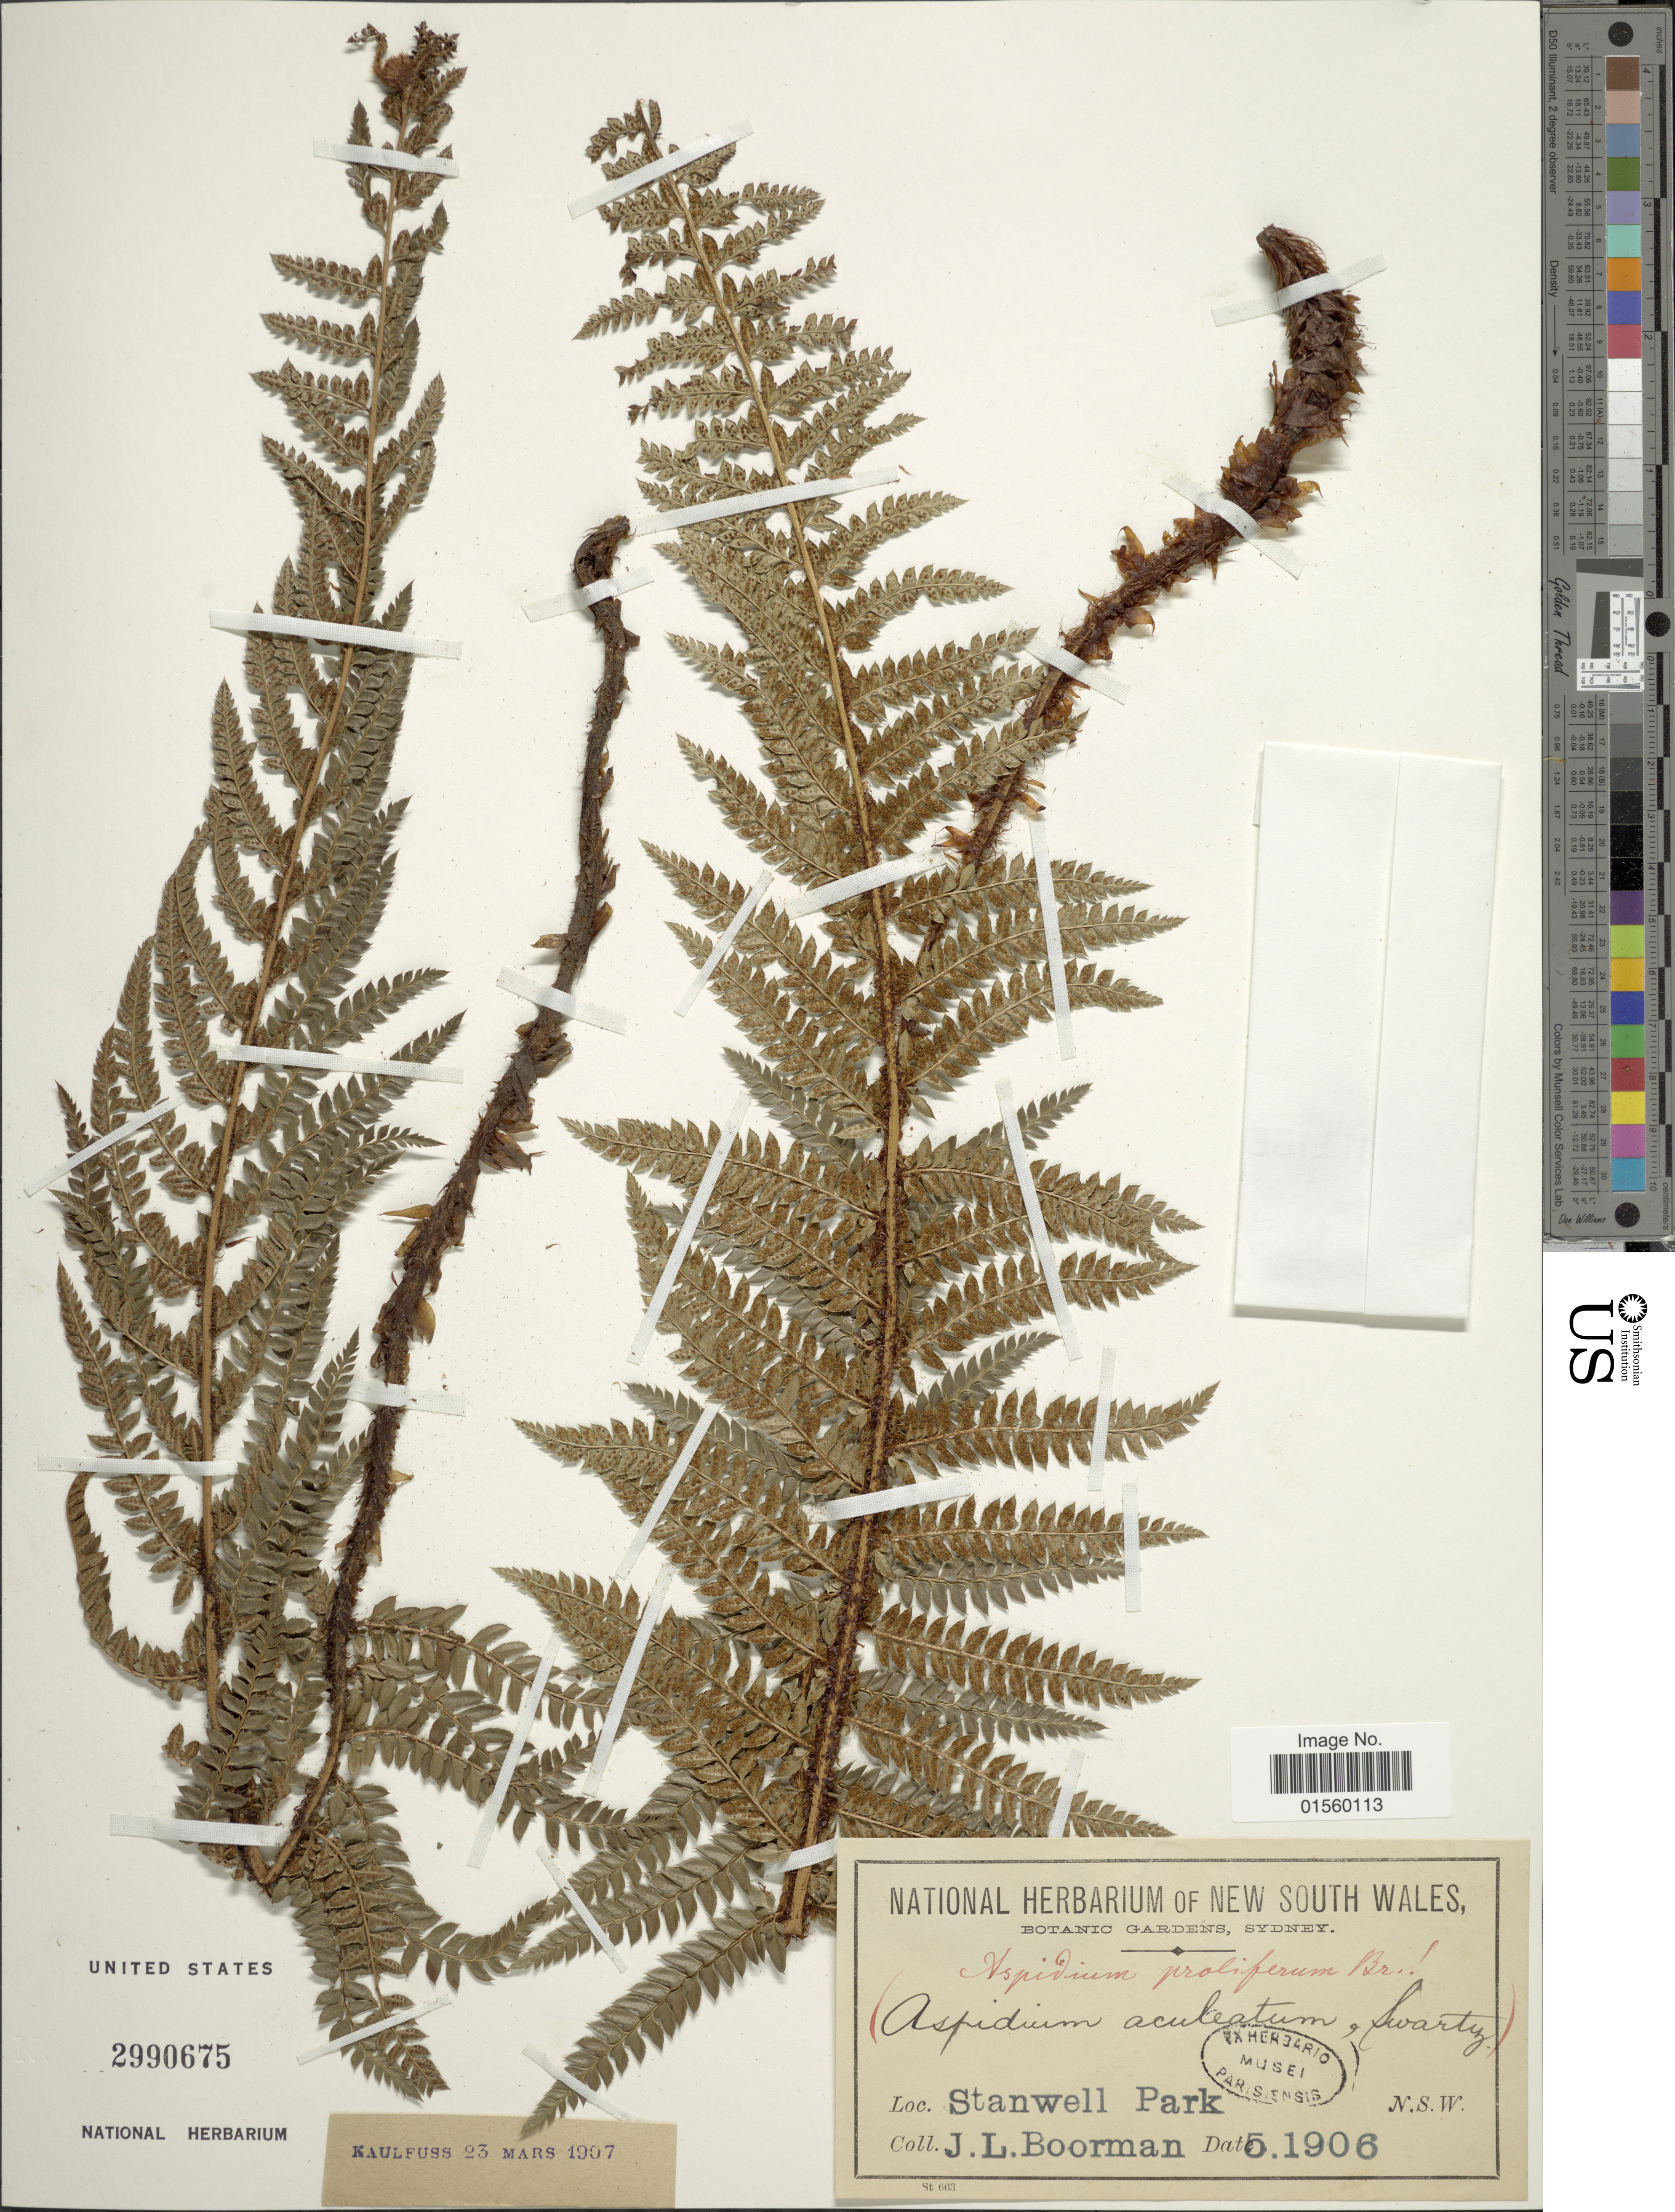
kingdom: Plantae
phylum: Tracheophyta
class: Polypodiopsida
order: Polypodiales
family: Dryopteridaceae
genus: Polystichum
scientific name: Polystichum proliferum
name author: (R. Br.) C. Presl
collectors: J. Boorman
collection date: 1906-05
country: Australia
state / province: New South Wales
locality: Stanwell Park, N. S. W.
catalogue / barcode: US 2990675